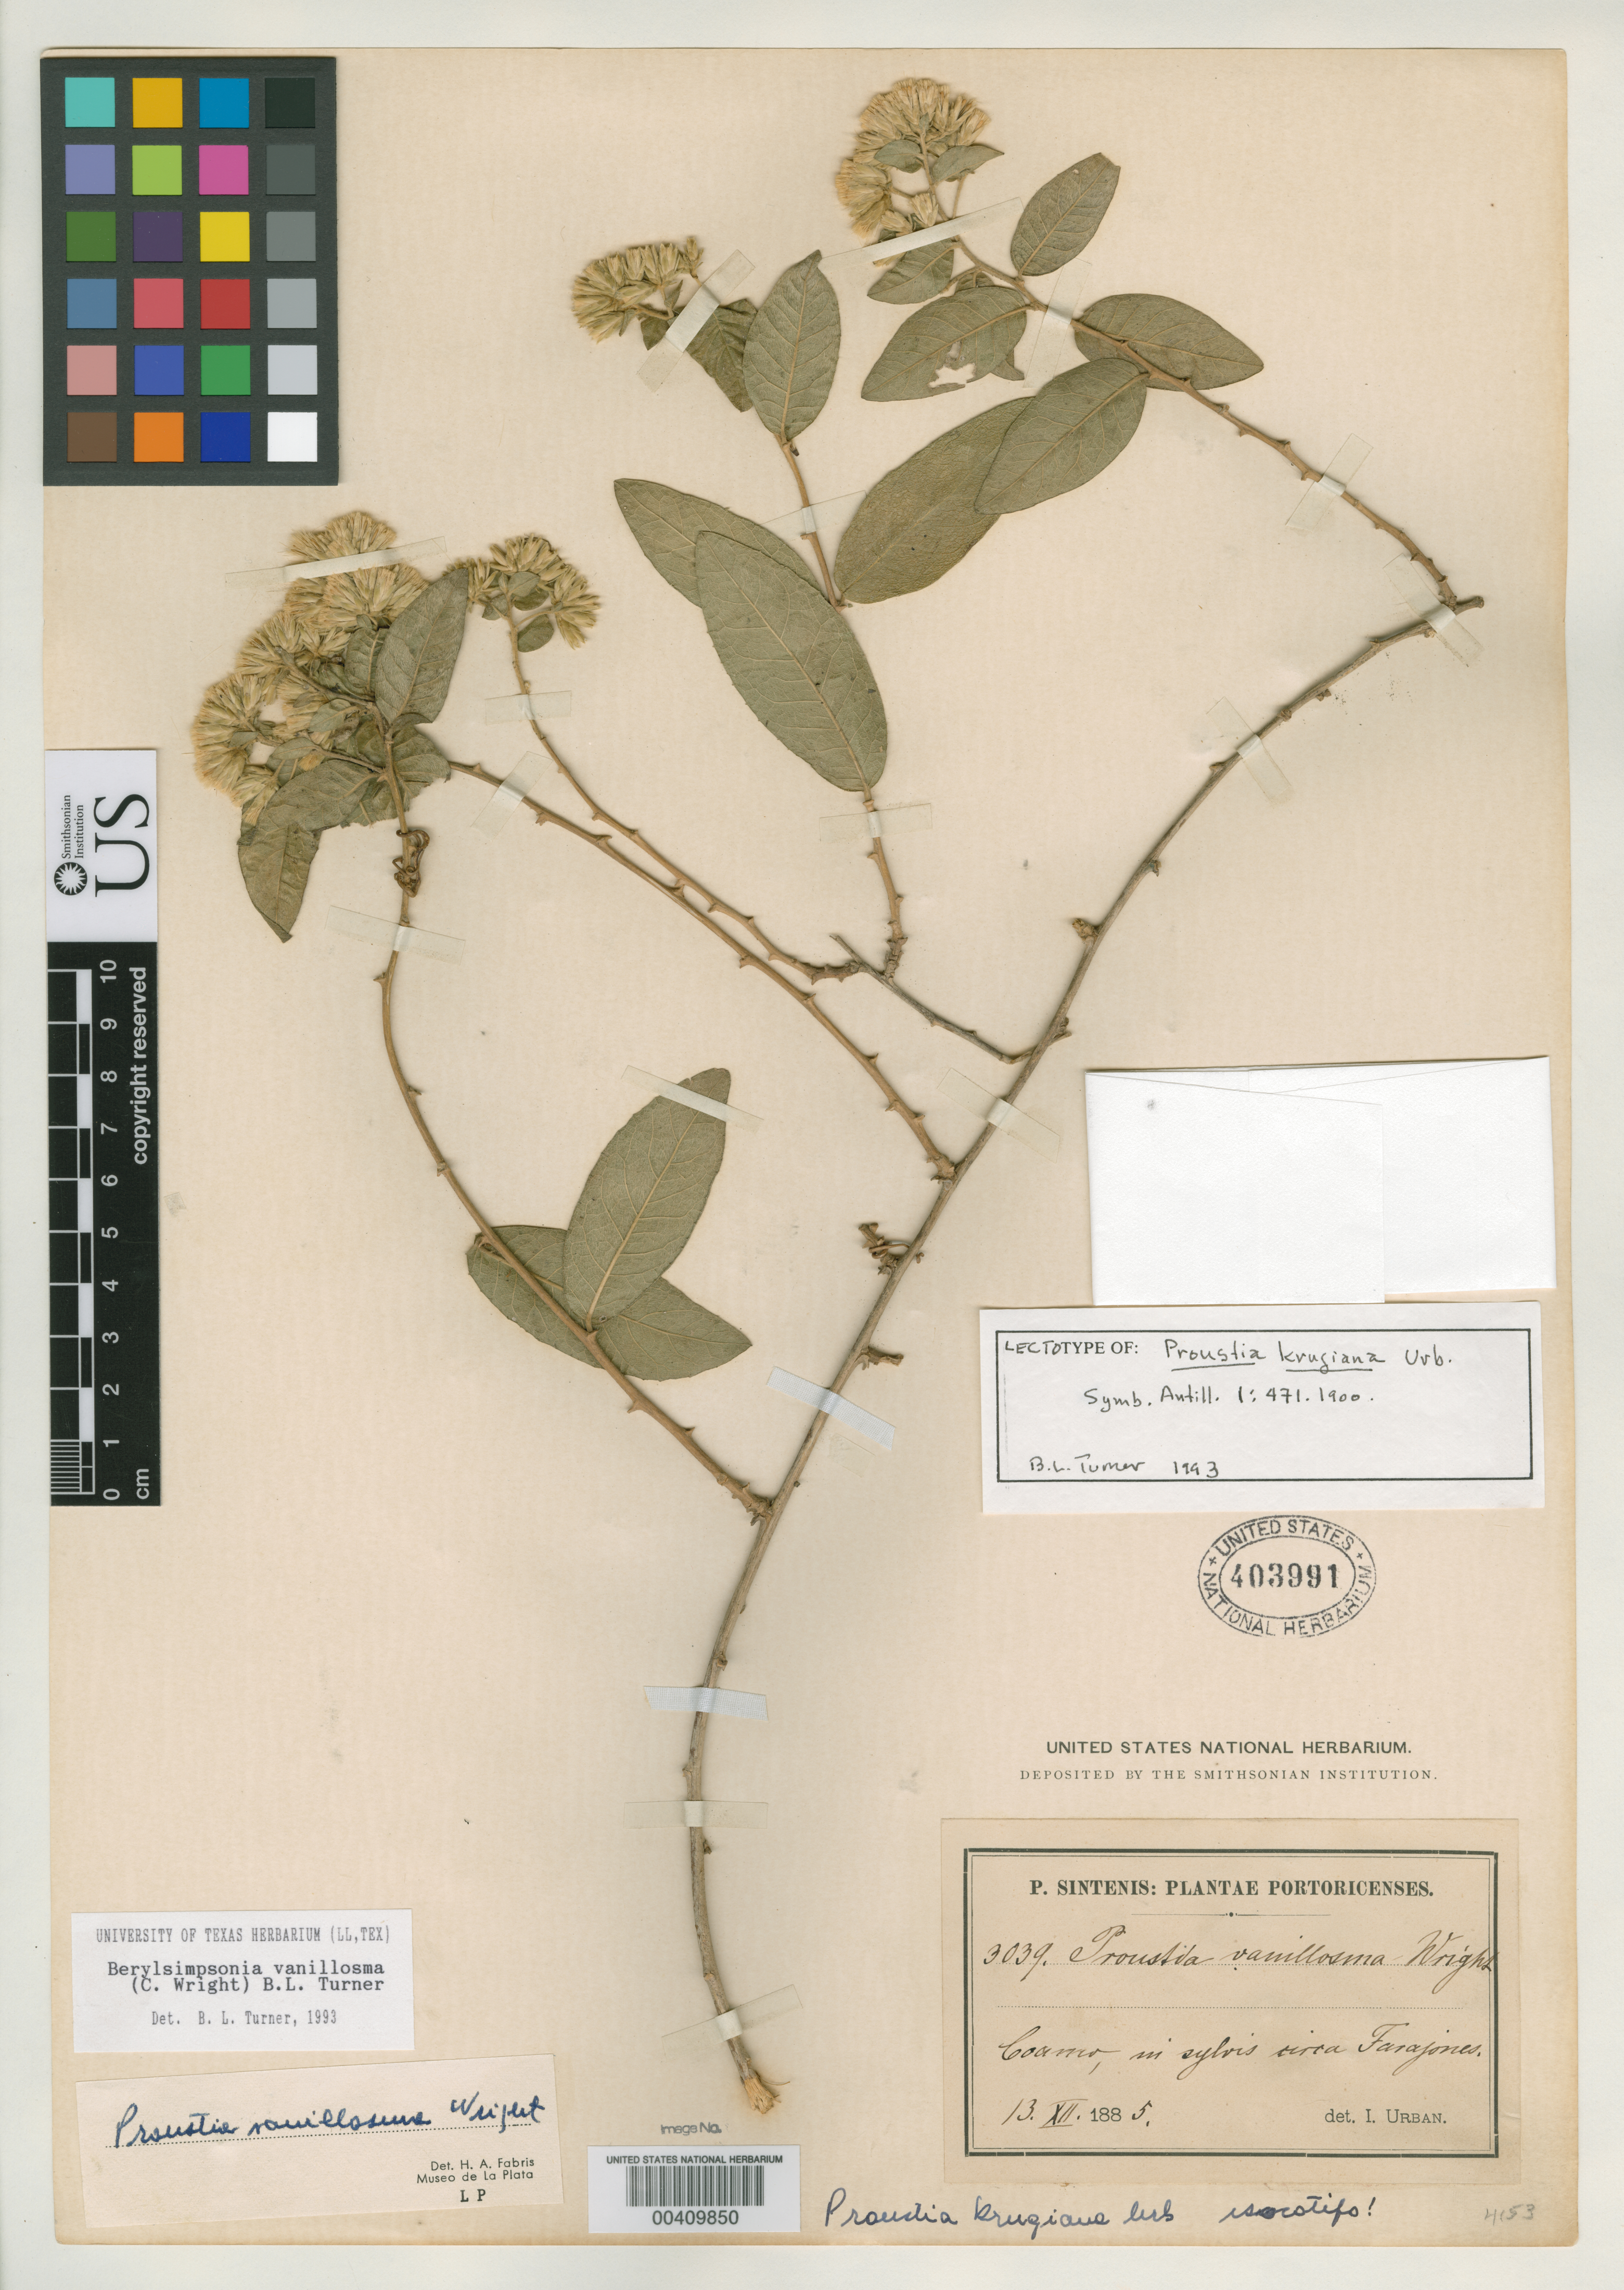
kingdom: Plantae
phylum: Tracheophyta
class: Magnoliopsida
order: Asterales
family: Asteraceae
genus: Proustia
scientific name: Proustia krugiana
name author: Urb.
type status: Isolectotype; Isosyntype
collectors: P. Sintenis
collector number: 3039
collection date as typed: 13 Dec 1885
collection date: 1885-12-13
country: Puerto Rico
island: Greater Antilles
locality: Coamo, in forest near Tarajones.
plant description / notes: Annotated by B.L. Turner (1993) as "lectotype" but when published, duplicate at B was formally designated the lectotype.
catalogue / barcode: US 403991